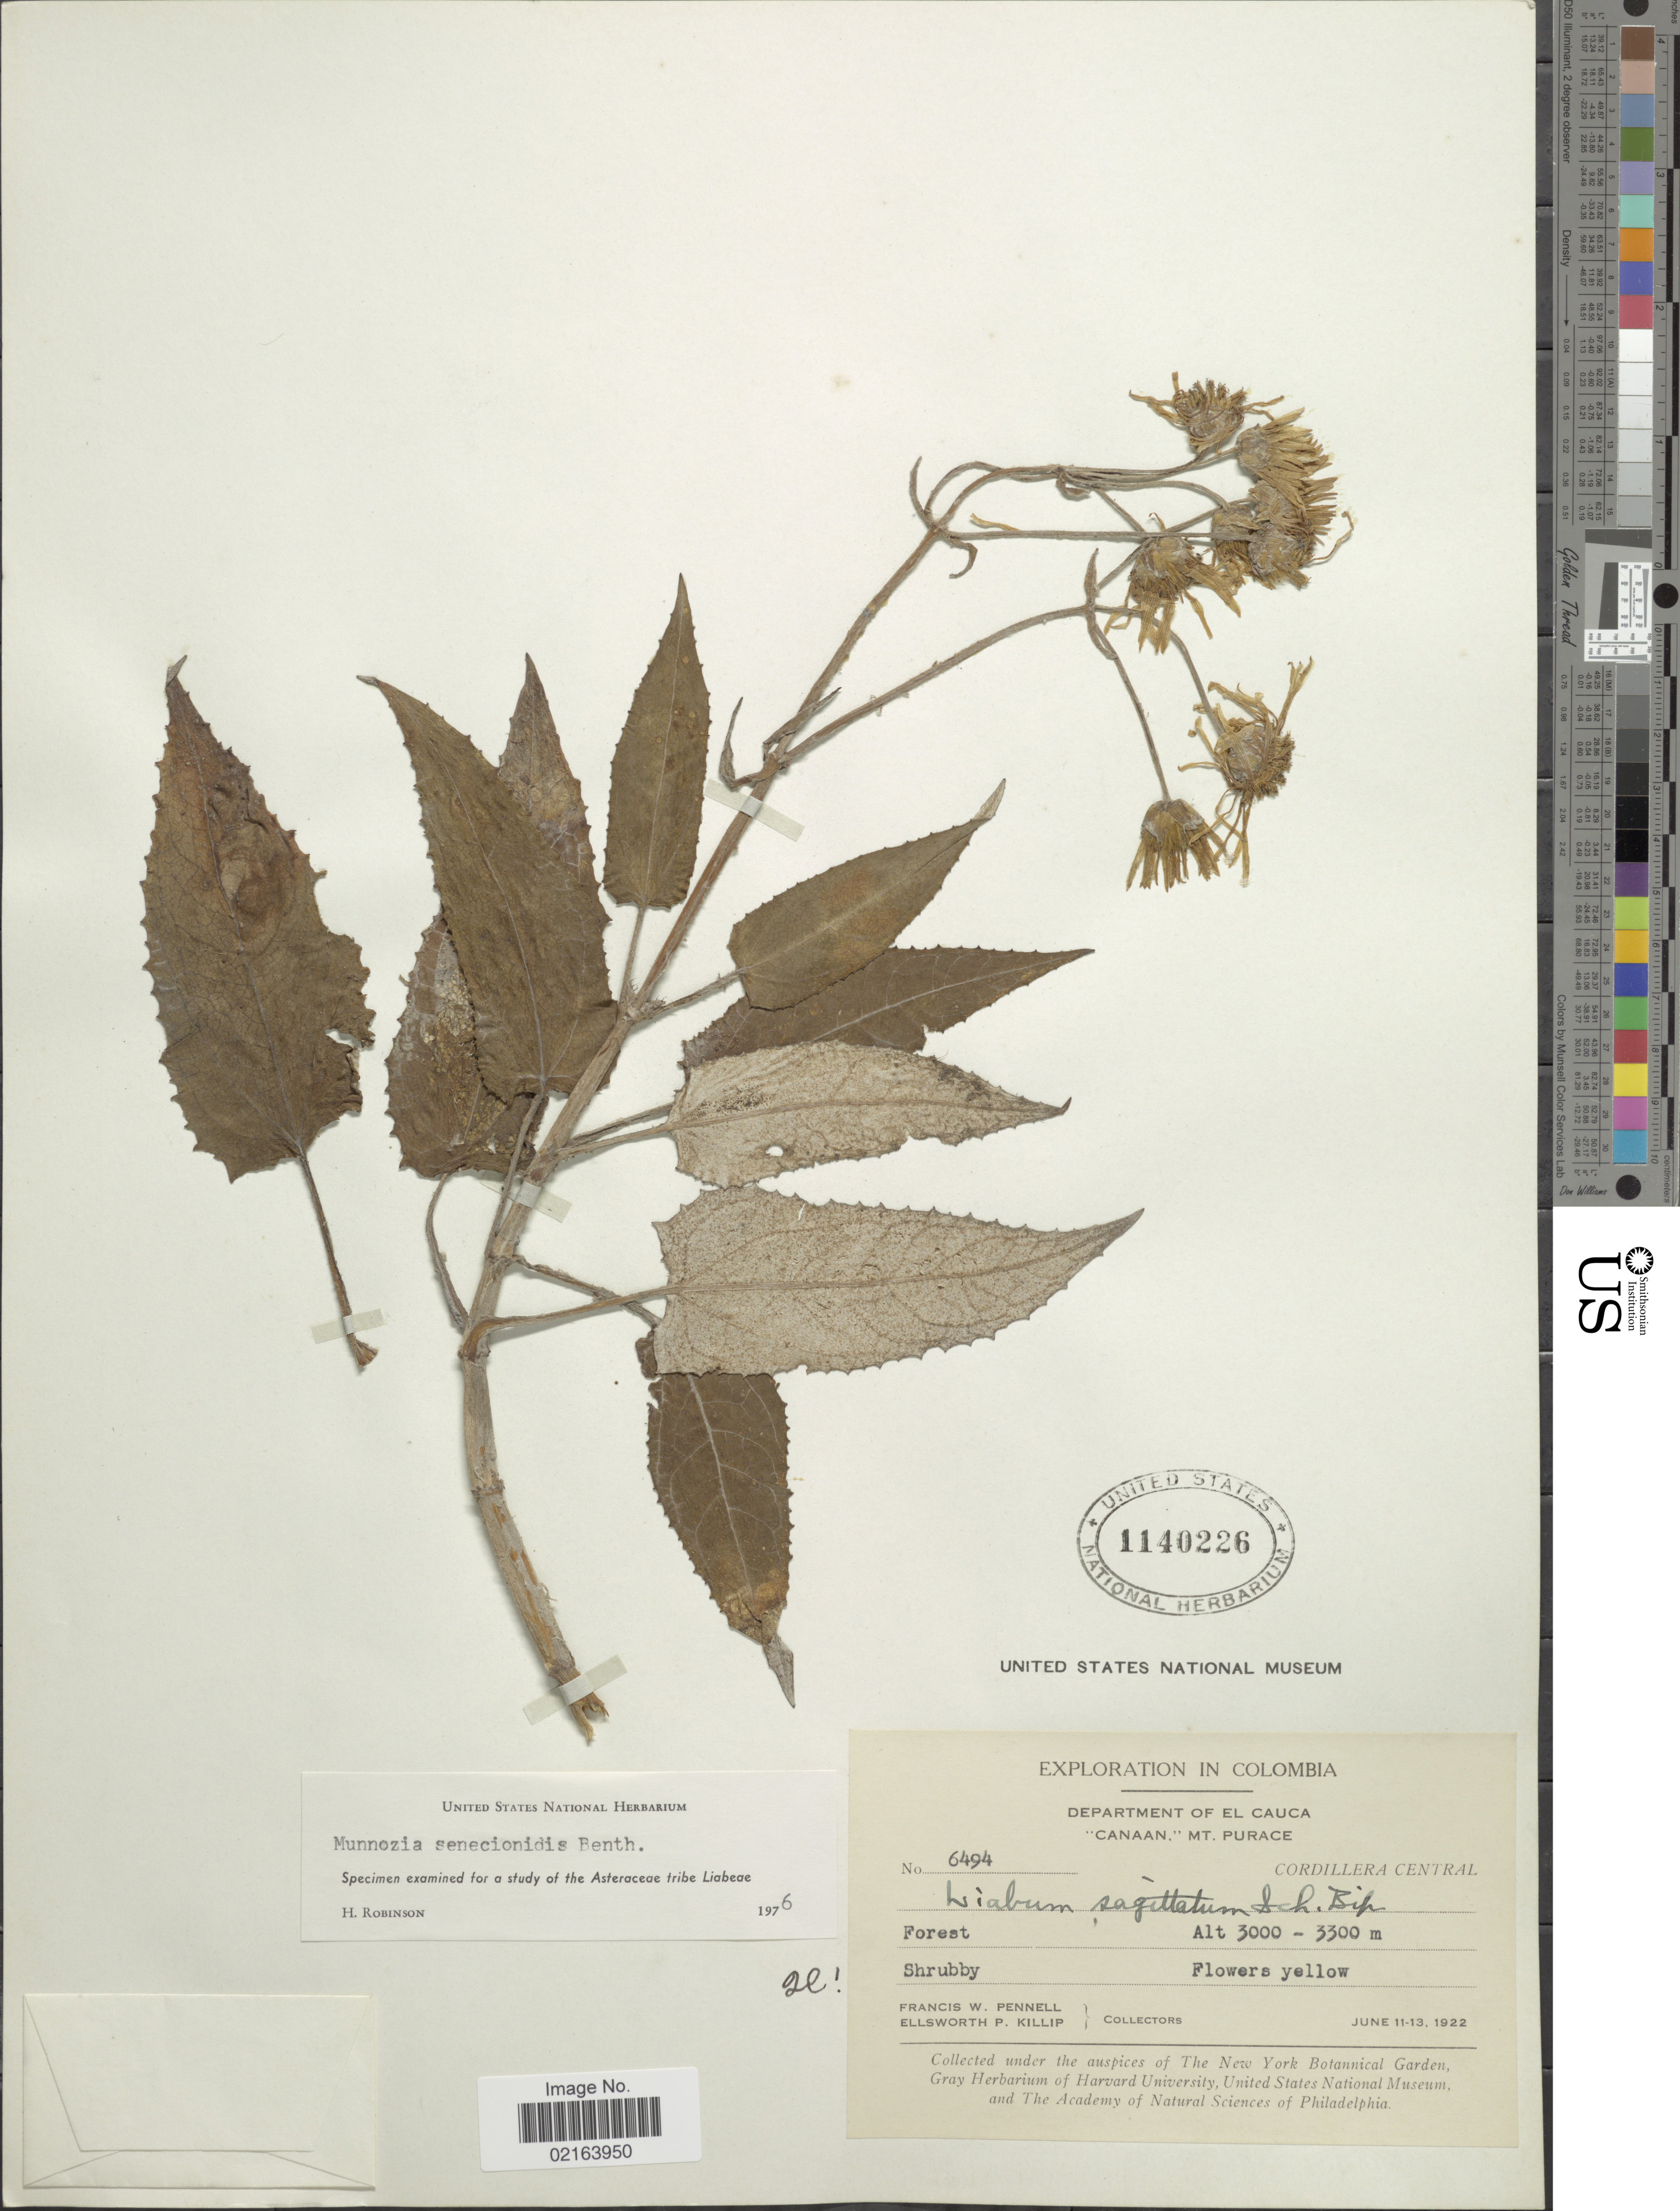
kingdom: Plantae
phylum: Tracheophyta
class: Magnoliopsida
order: Asterales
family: Asteraceae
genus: Munnozia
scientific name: Munnozia senecionidis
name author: Benth.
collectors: F. W. Pennell & E. P. Killip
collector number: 6494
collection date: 1922-06-11/1922-06-13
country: Colombia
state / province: Cauca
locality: Department of El Cauca, Canaan, Mt. Purace, Cordillera Central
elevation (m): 3000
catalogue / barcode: US 1140226